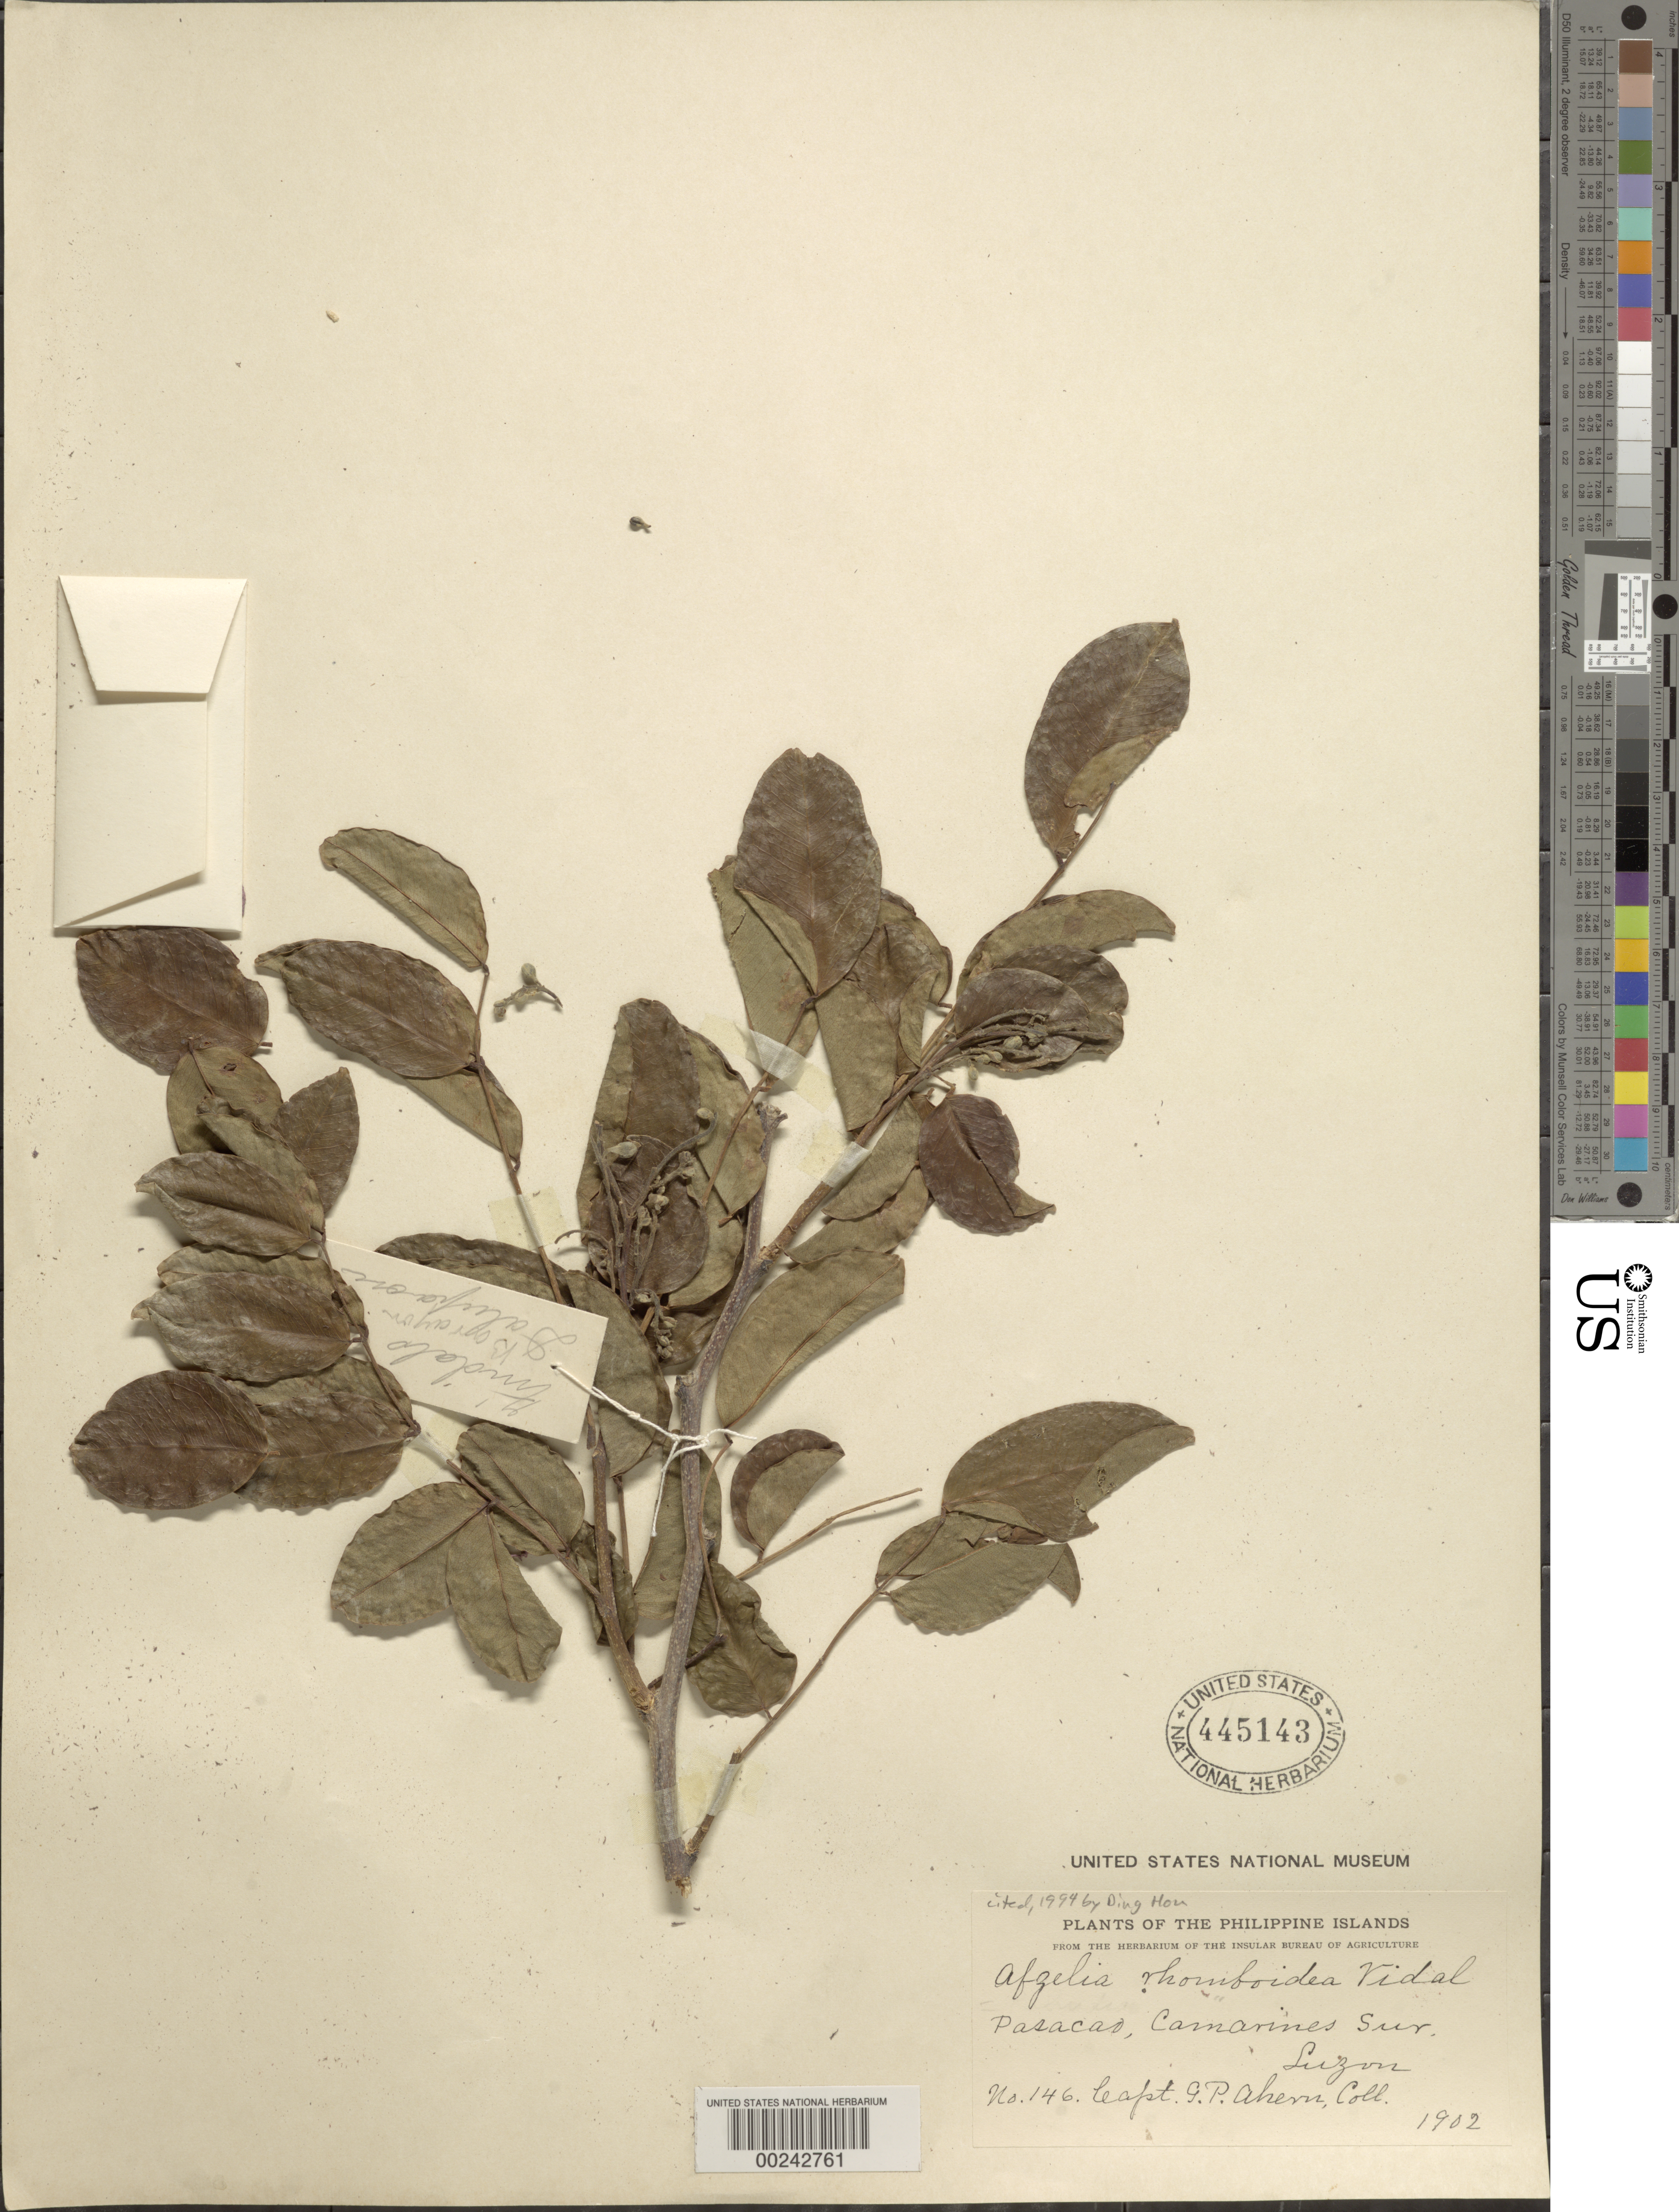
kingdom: Plantae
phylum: Tracheophyta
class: Magnoliopsida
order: Fabales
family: Fabaceae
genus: Afzelia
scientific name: Afzelia rhomboidea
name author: (Blanco) S. Vidal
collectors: G. Ahern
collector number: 146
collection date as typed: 1902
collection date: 1902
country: Philippines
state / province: Bicol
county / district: Camarines Sur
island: Luzon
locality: Pasacao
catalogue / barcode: US 445143